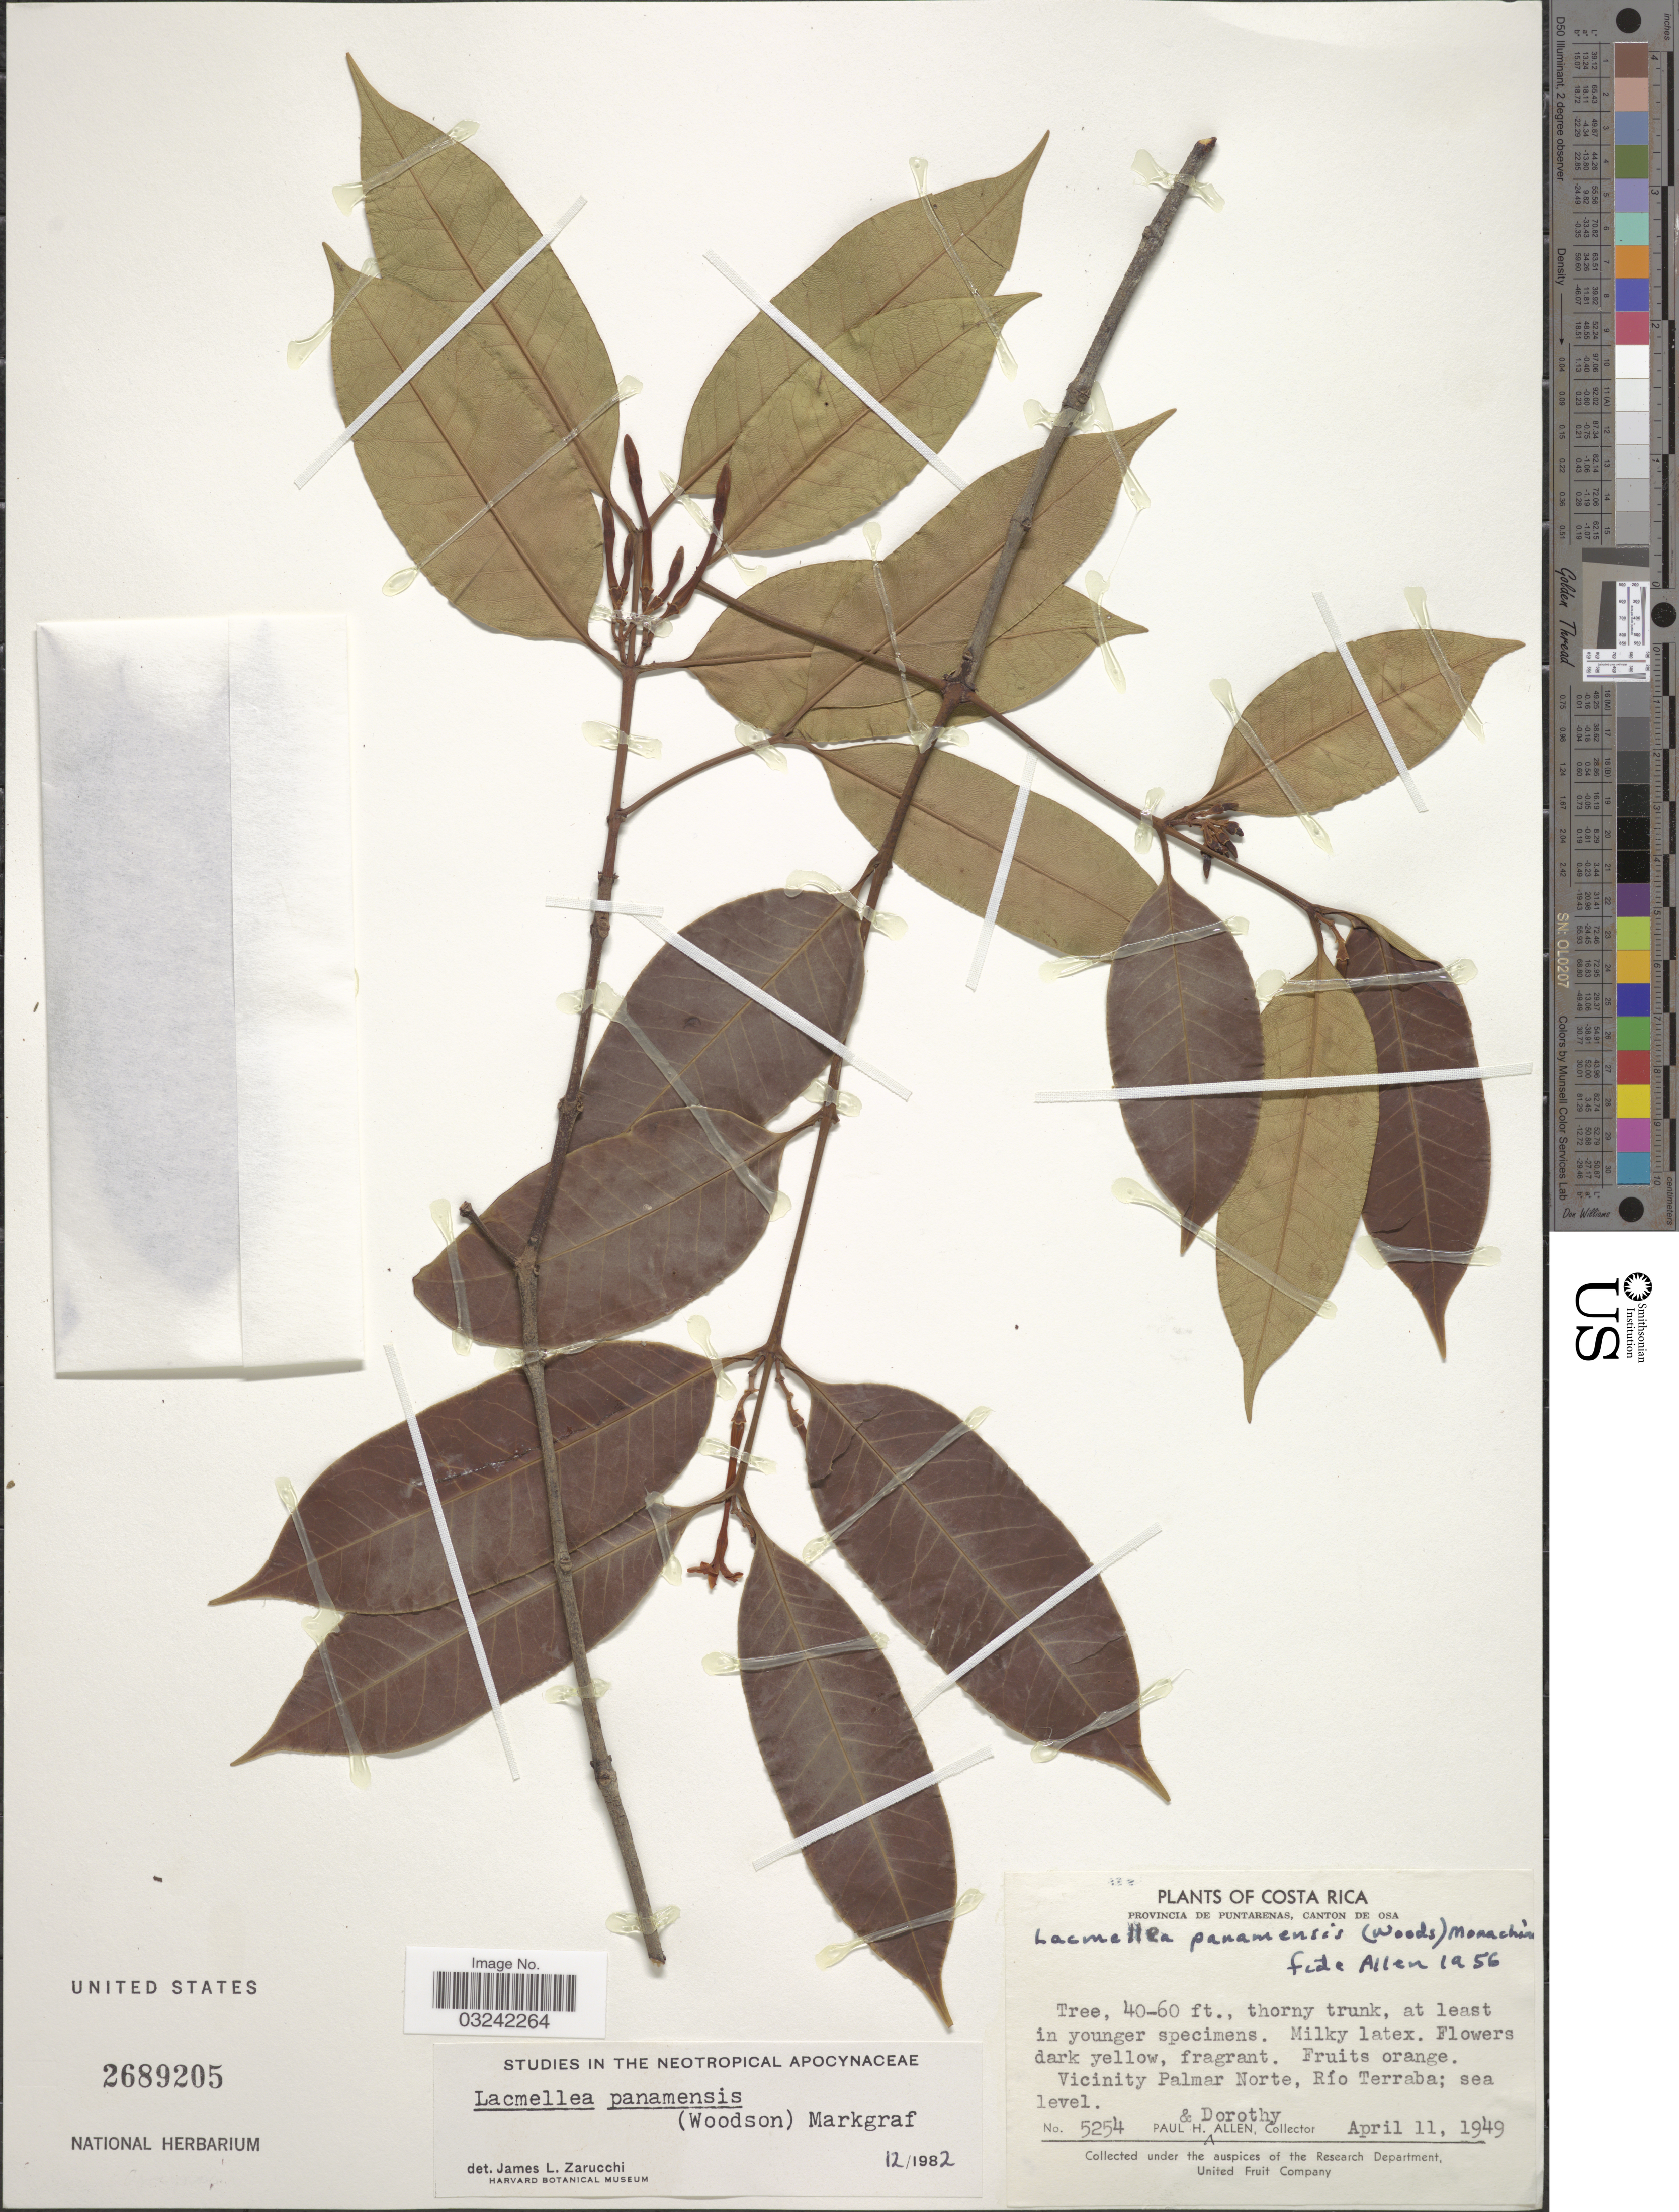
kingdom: Plantae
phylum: Tracheophyta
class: Magnoliopsida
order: Gentianales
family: Apocynaceae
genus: Lacmellea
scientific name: Lacmellea panamensis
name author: (Woodson) Markgr.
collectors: P. H. Allen & D. O. Allen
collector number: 5254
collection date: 1949-04-11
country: Costa Rica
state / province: Puntarenas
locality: Canton de Osa. Vicinity of Palmar Norte, Río Terraba.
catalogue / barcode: US 2689205